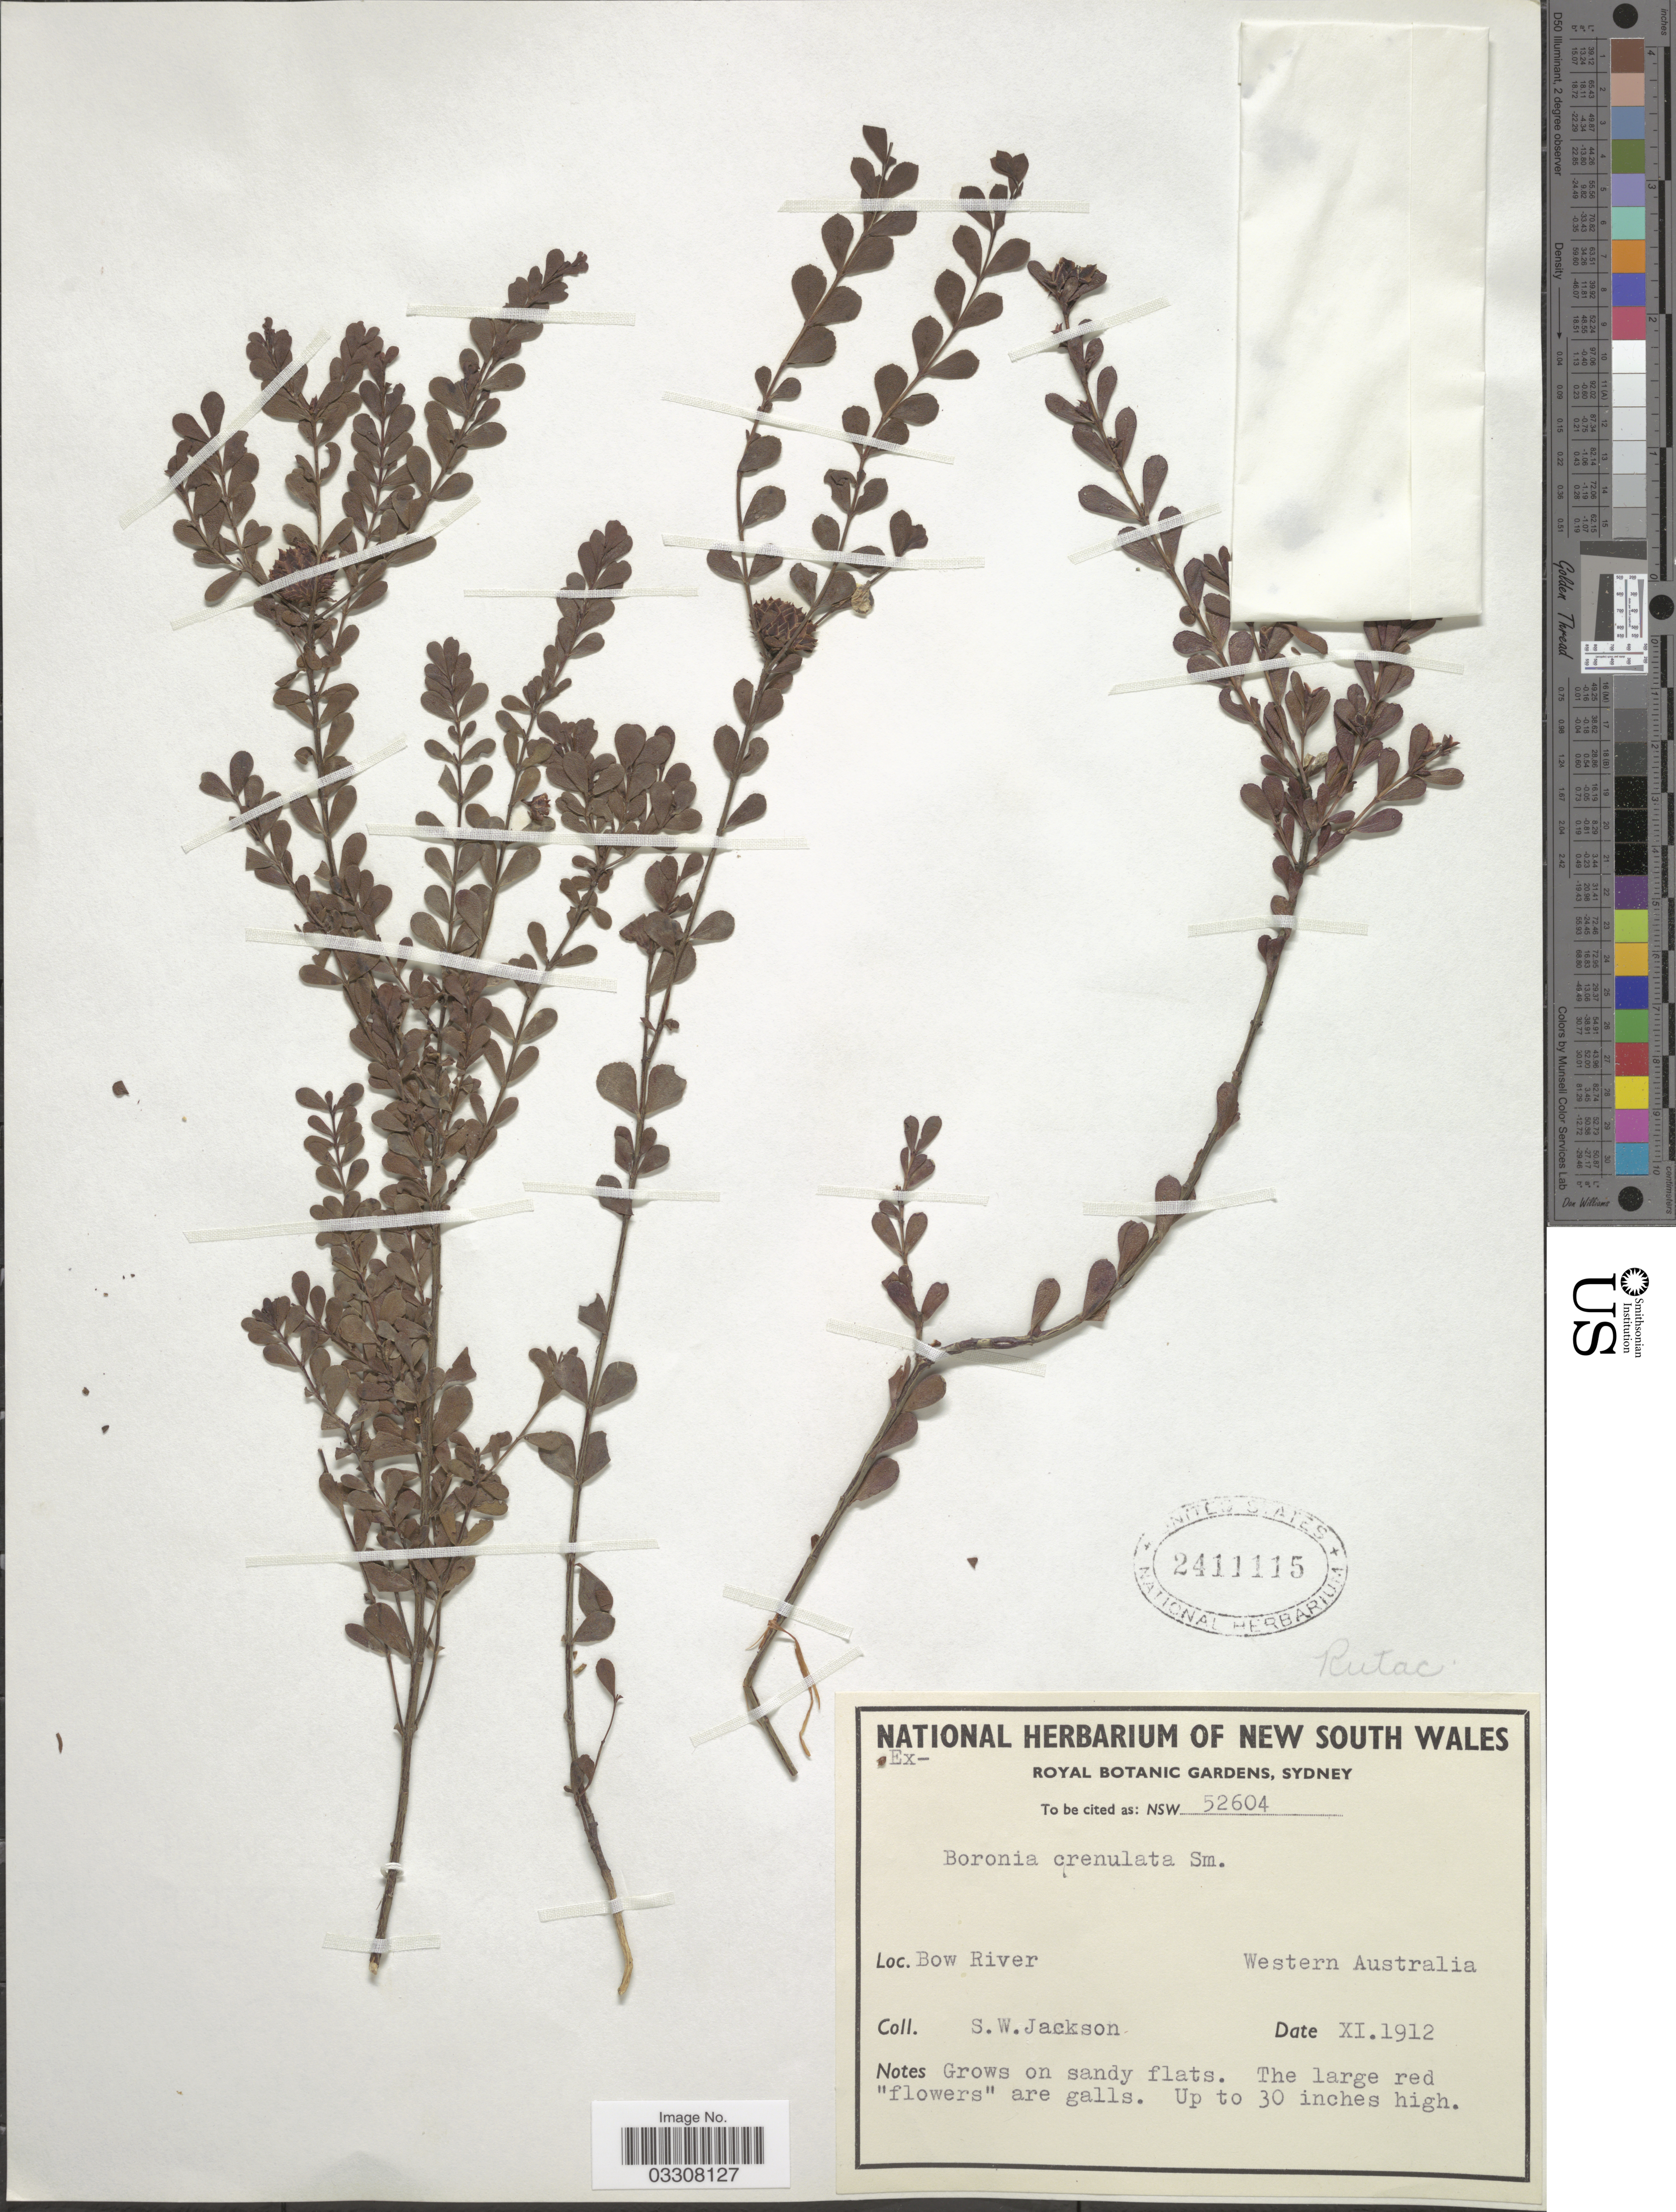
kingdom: Plantae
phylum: Tracheophyta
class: Magnoliopsida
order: Sapindales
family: Rutaceae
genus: Boronia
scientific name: Boronia crenulata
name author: Sm.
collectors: Jackson, S. W.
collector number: NSW 52604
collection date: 1912-11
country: Australia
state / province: Western Australia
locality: Bow River.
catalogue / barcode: US 2411115